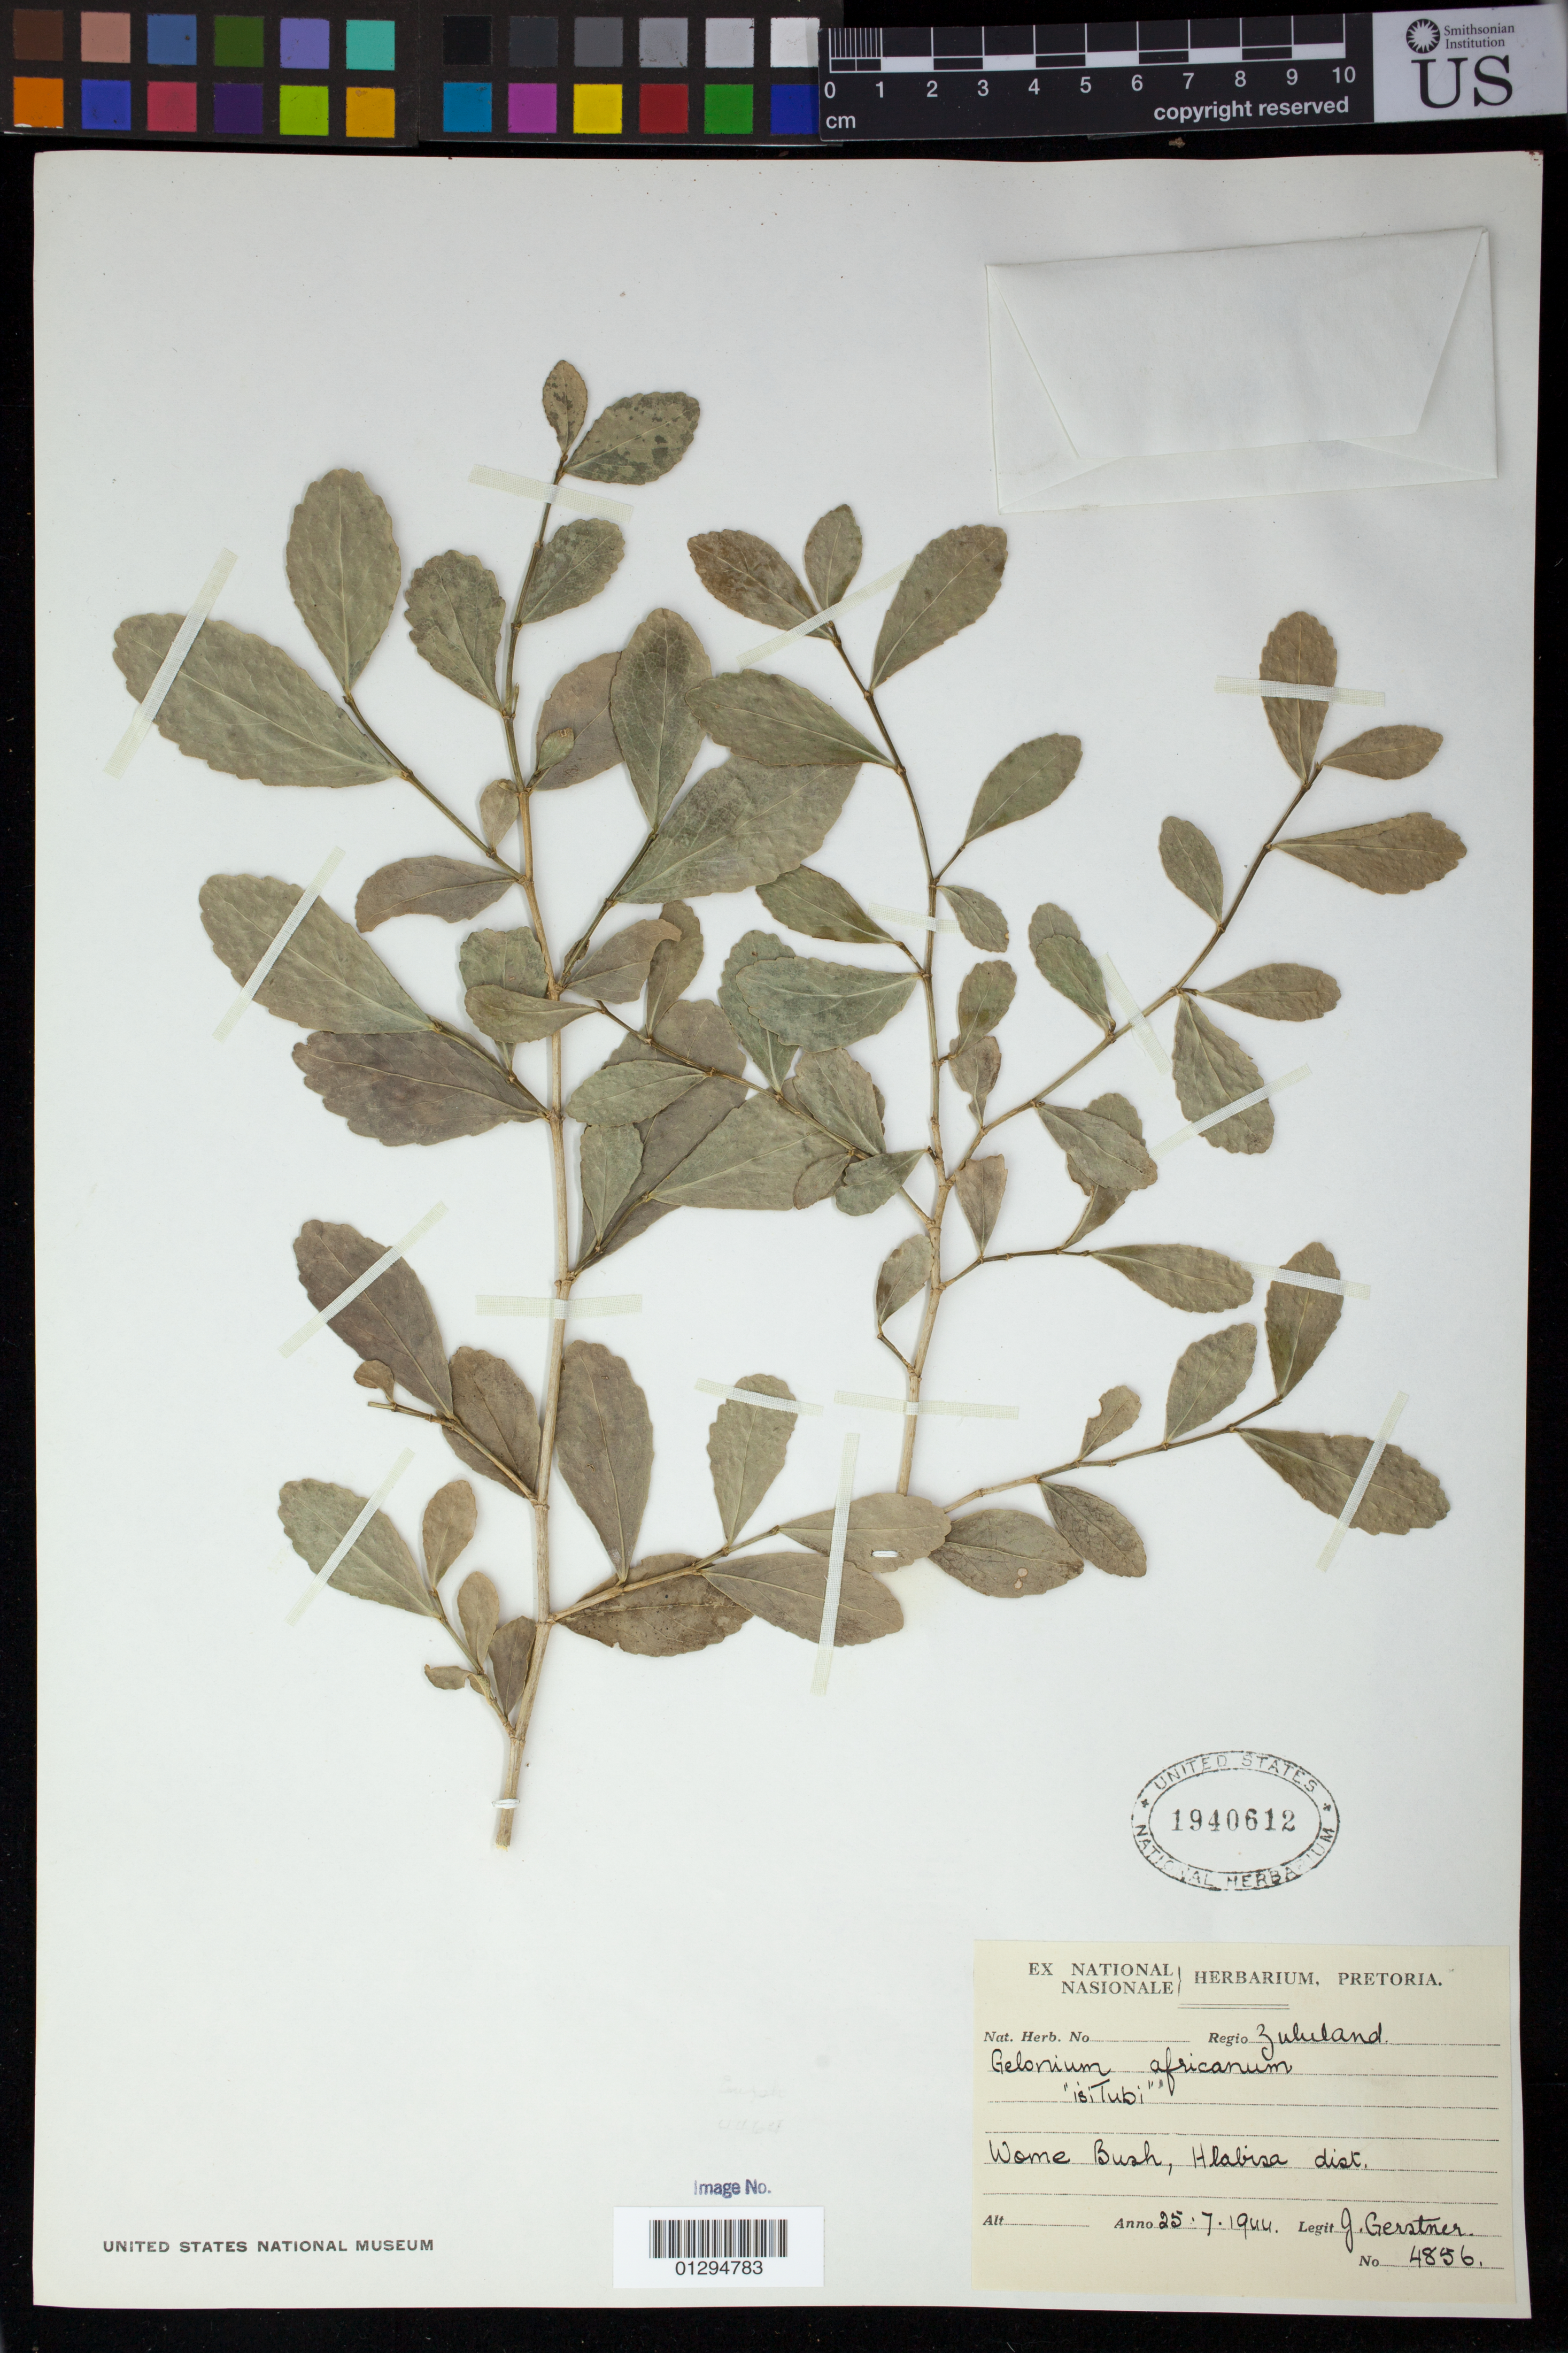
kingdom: Plantae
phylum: Tracheophyta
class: Magnoliopsida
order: Malpighiales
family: Euphorbiaceae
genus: Suregada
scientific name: Suregada africana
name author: (Sond.) Müll. Arg.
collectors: J. Gerstner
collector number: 4856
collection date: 1944-07-25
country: South Africa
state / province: KwaZulu-Natal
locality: Wome Bush, Hlabisa Dist., Zululand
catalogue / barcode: US 1940612